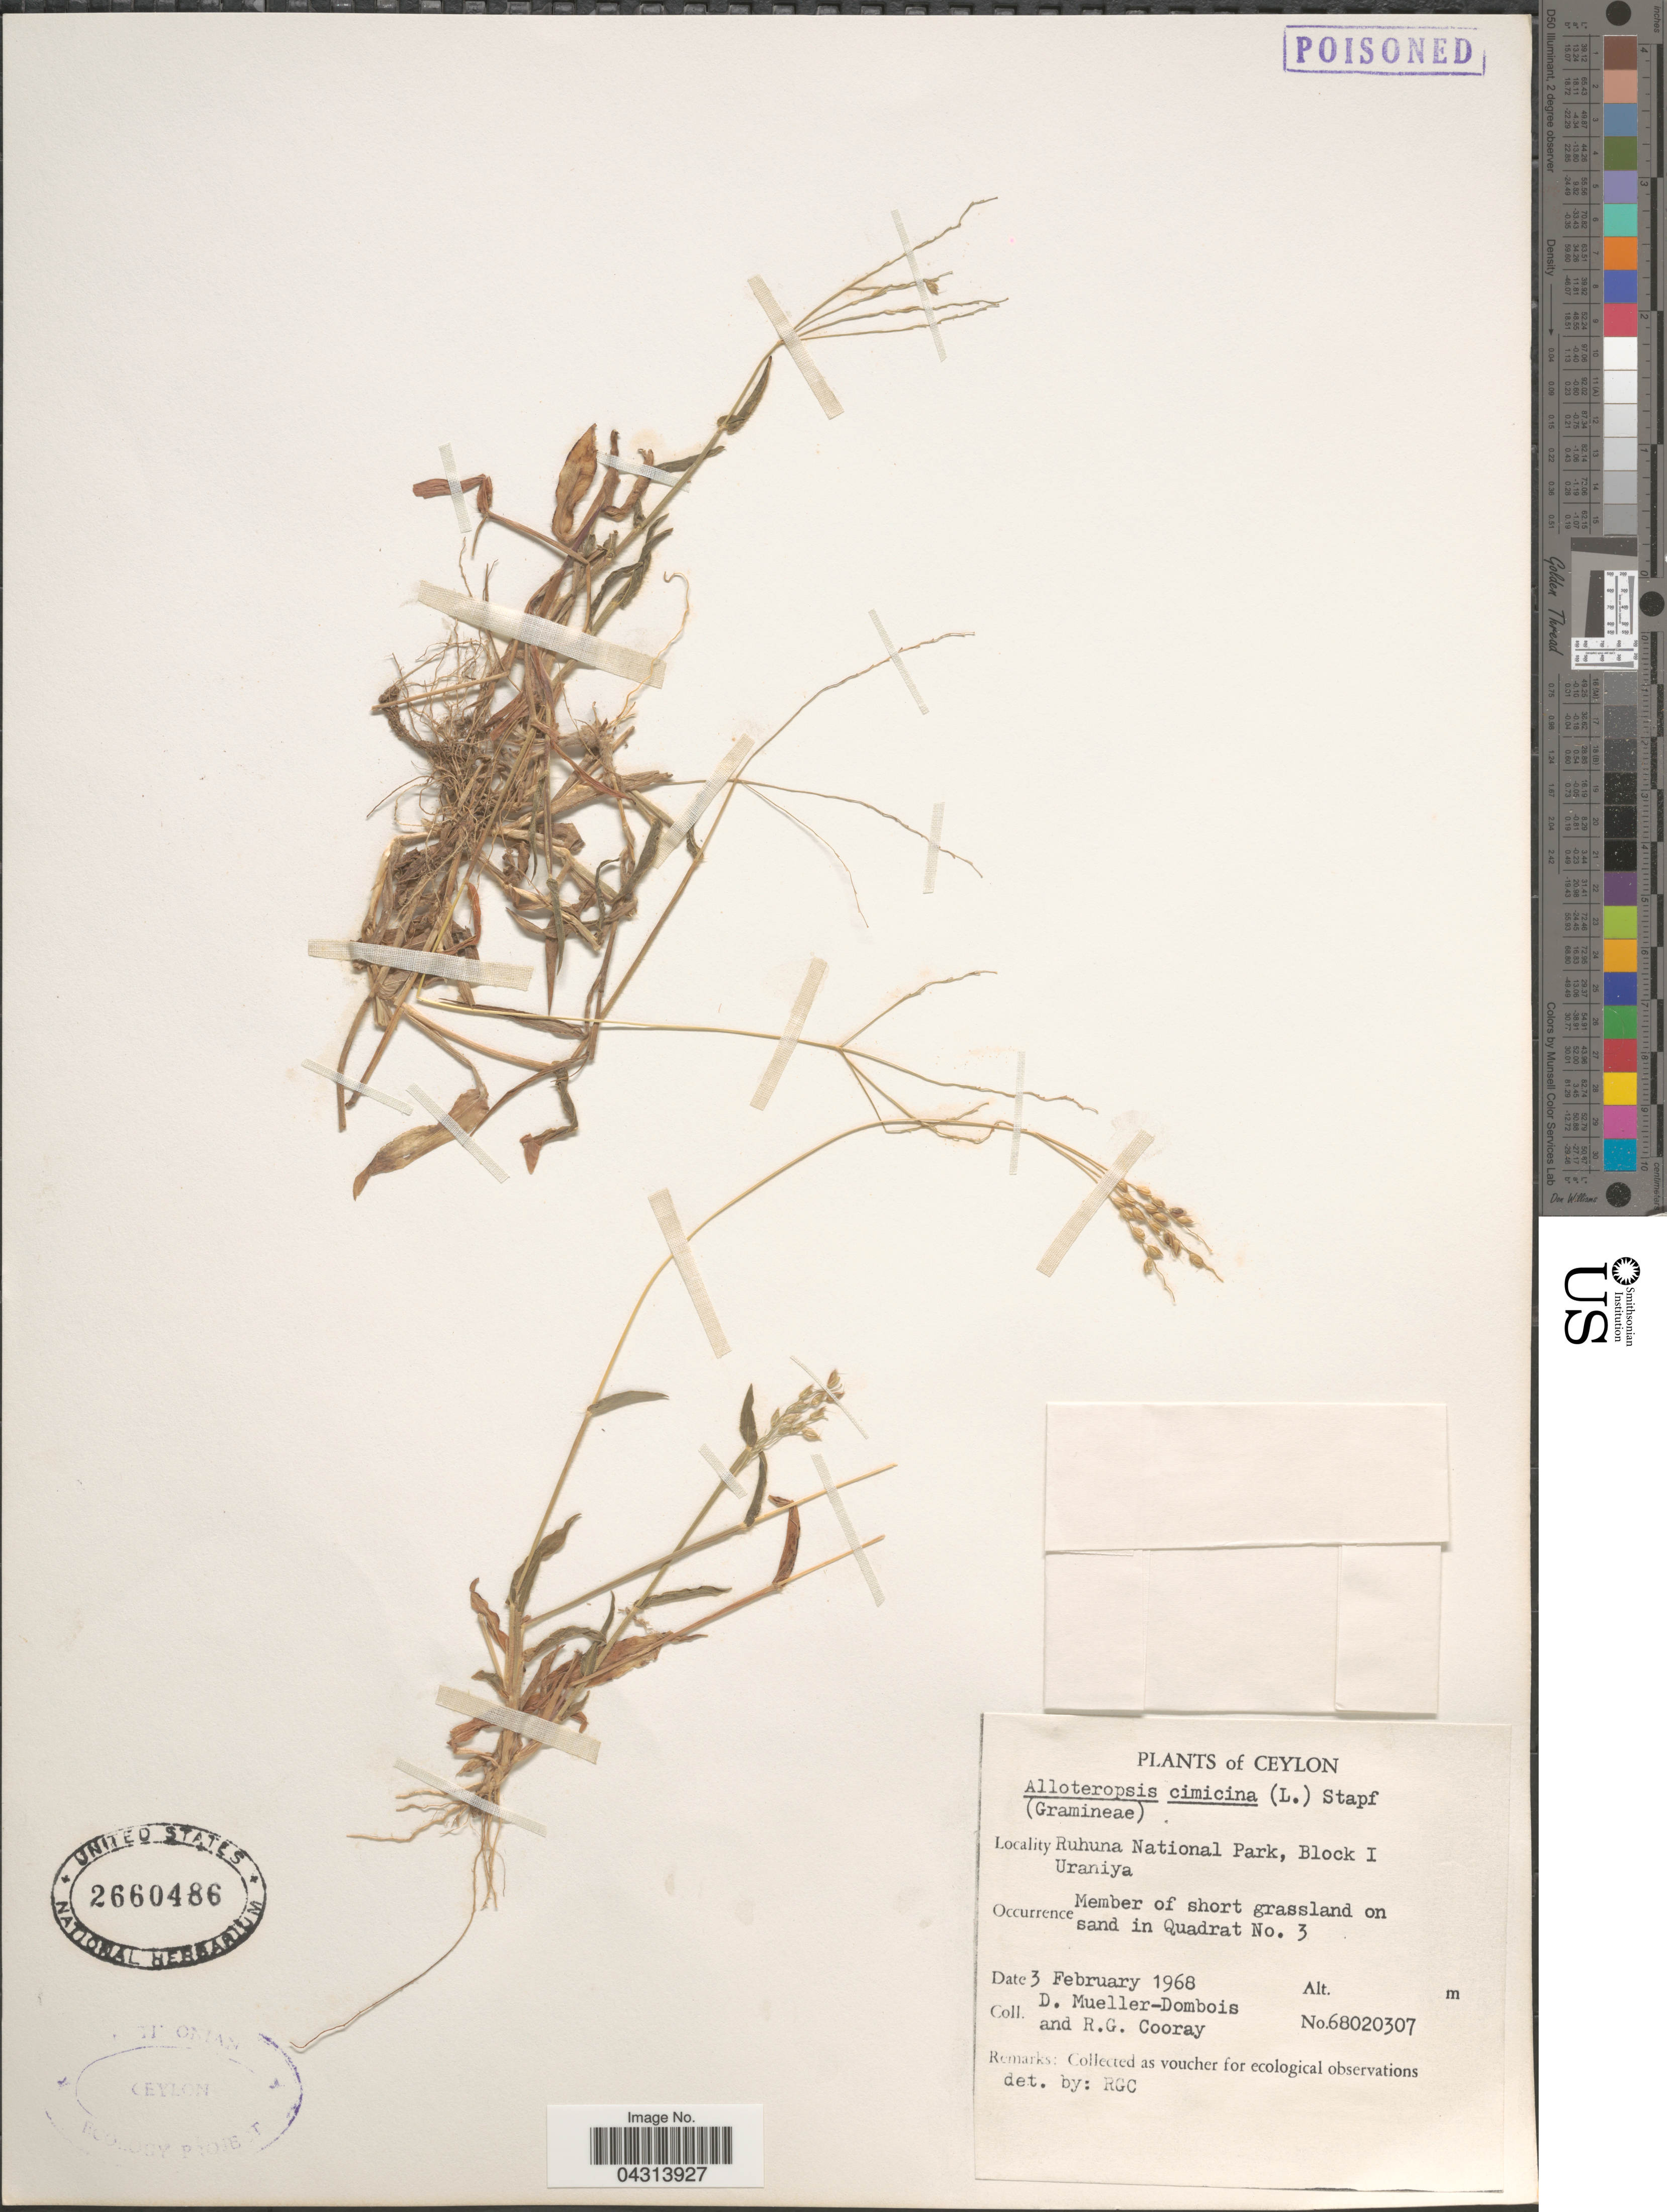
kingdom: Plantae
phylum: Tracheophyta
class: Liliopsida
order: Poales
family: Poaceae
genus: Alloteropsis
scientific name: Alloteropsis cimicina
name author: (L.) Stapf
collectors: D. Mueller-Dombois & R. Cooray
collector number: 68020307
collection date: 1968-02-03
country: Sri Lanka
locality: Ceylon. Ruhuna National Park, Block I Uraniya.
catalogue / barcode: US 2660486